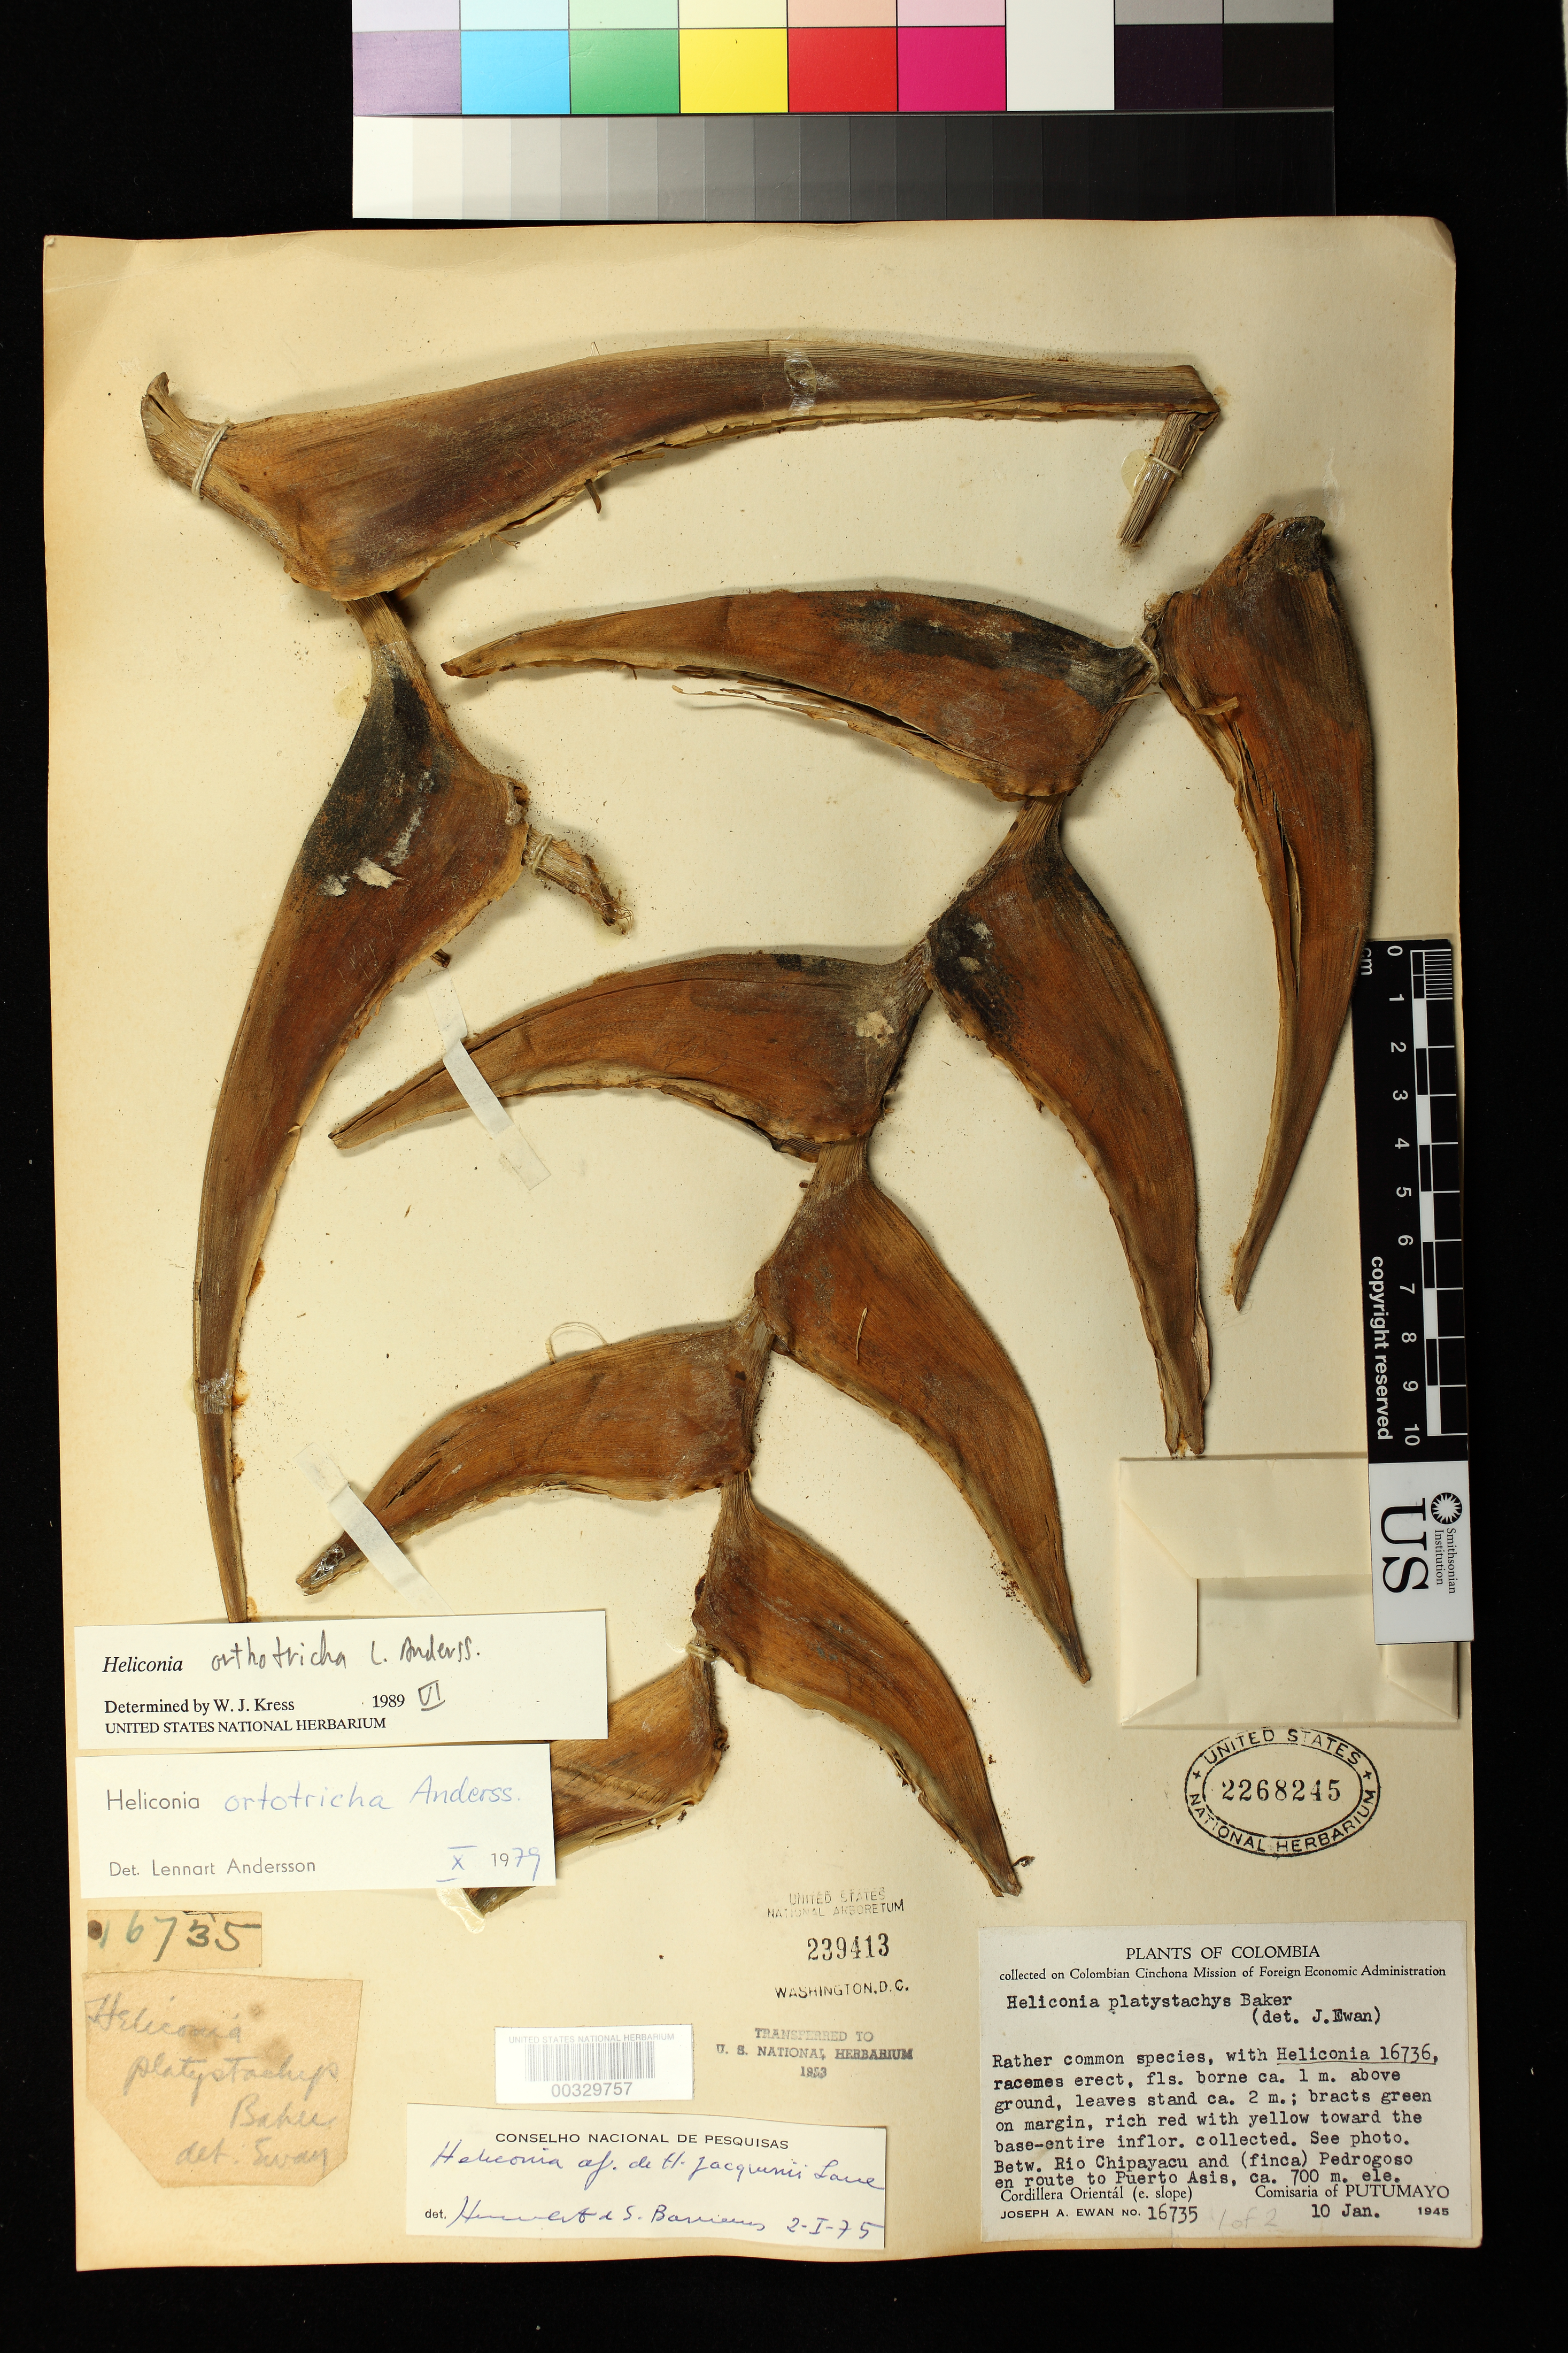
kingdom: Plantae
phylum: Tracheophyta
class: Liliopsida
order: Zingiberales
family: Heliconiaceae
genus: Heliconia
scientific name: Heliconia orthotricha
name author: L. Andersson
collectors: J. A. Ewan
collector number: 16735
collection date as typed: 10 Jan 1945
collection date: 1945-01-10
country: Colombia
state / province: Putumayo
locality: Betw. Rio Chipayacu and (Finca) Pedrogoso en route to Puerto Asis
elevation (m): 700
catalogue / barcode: US 2268245